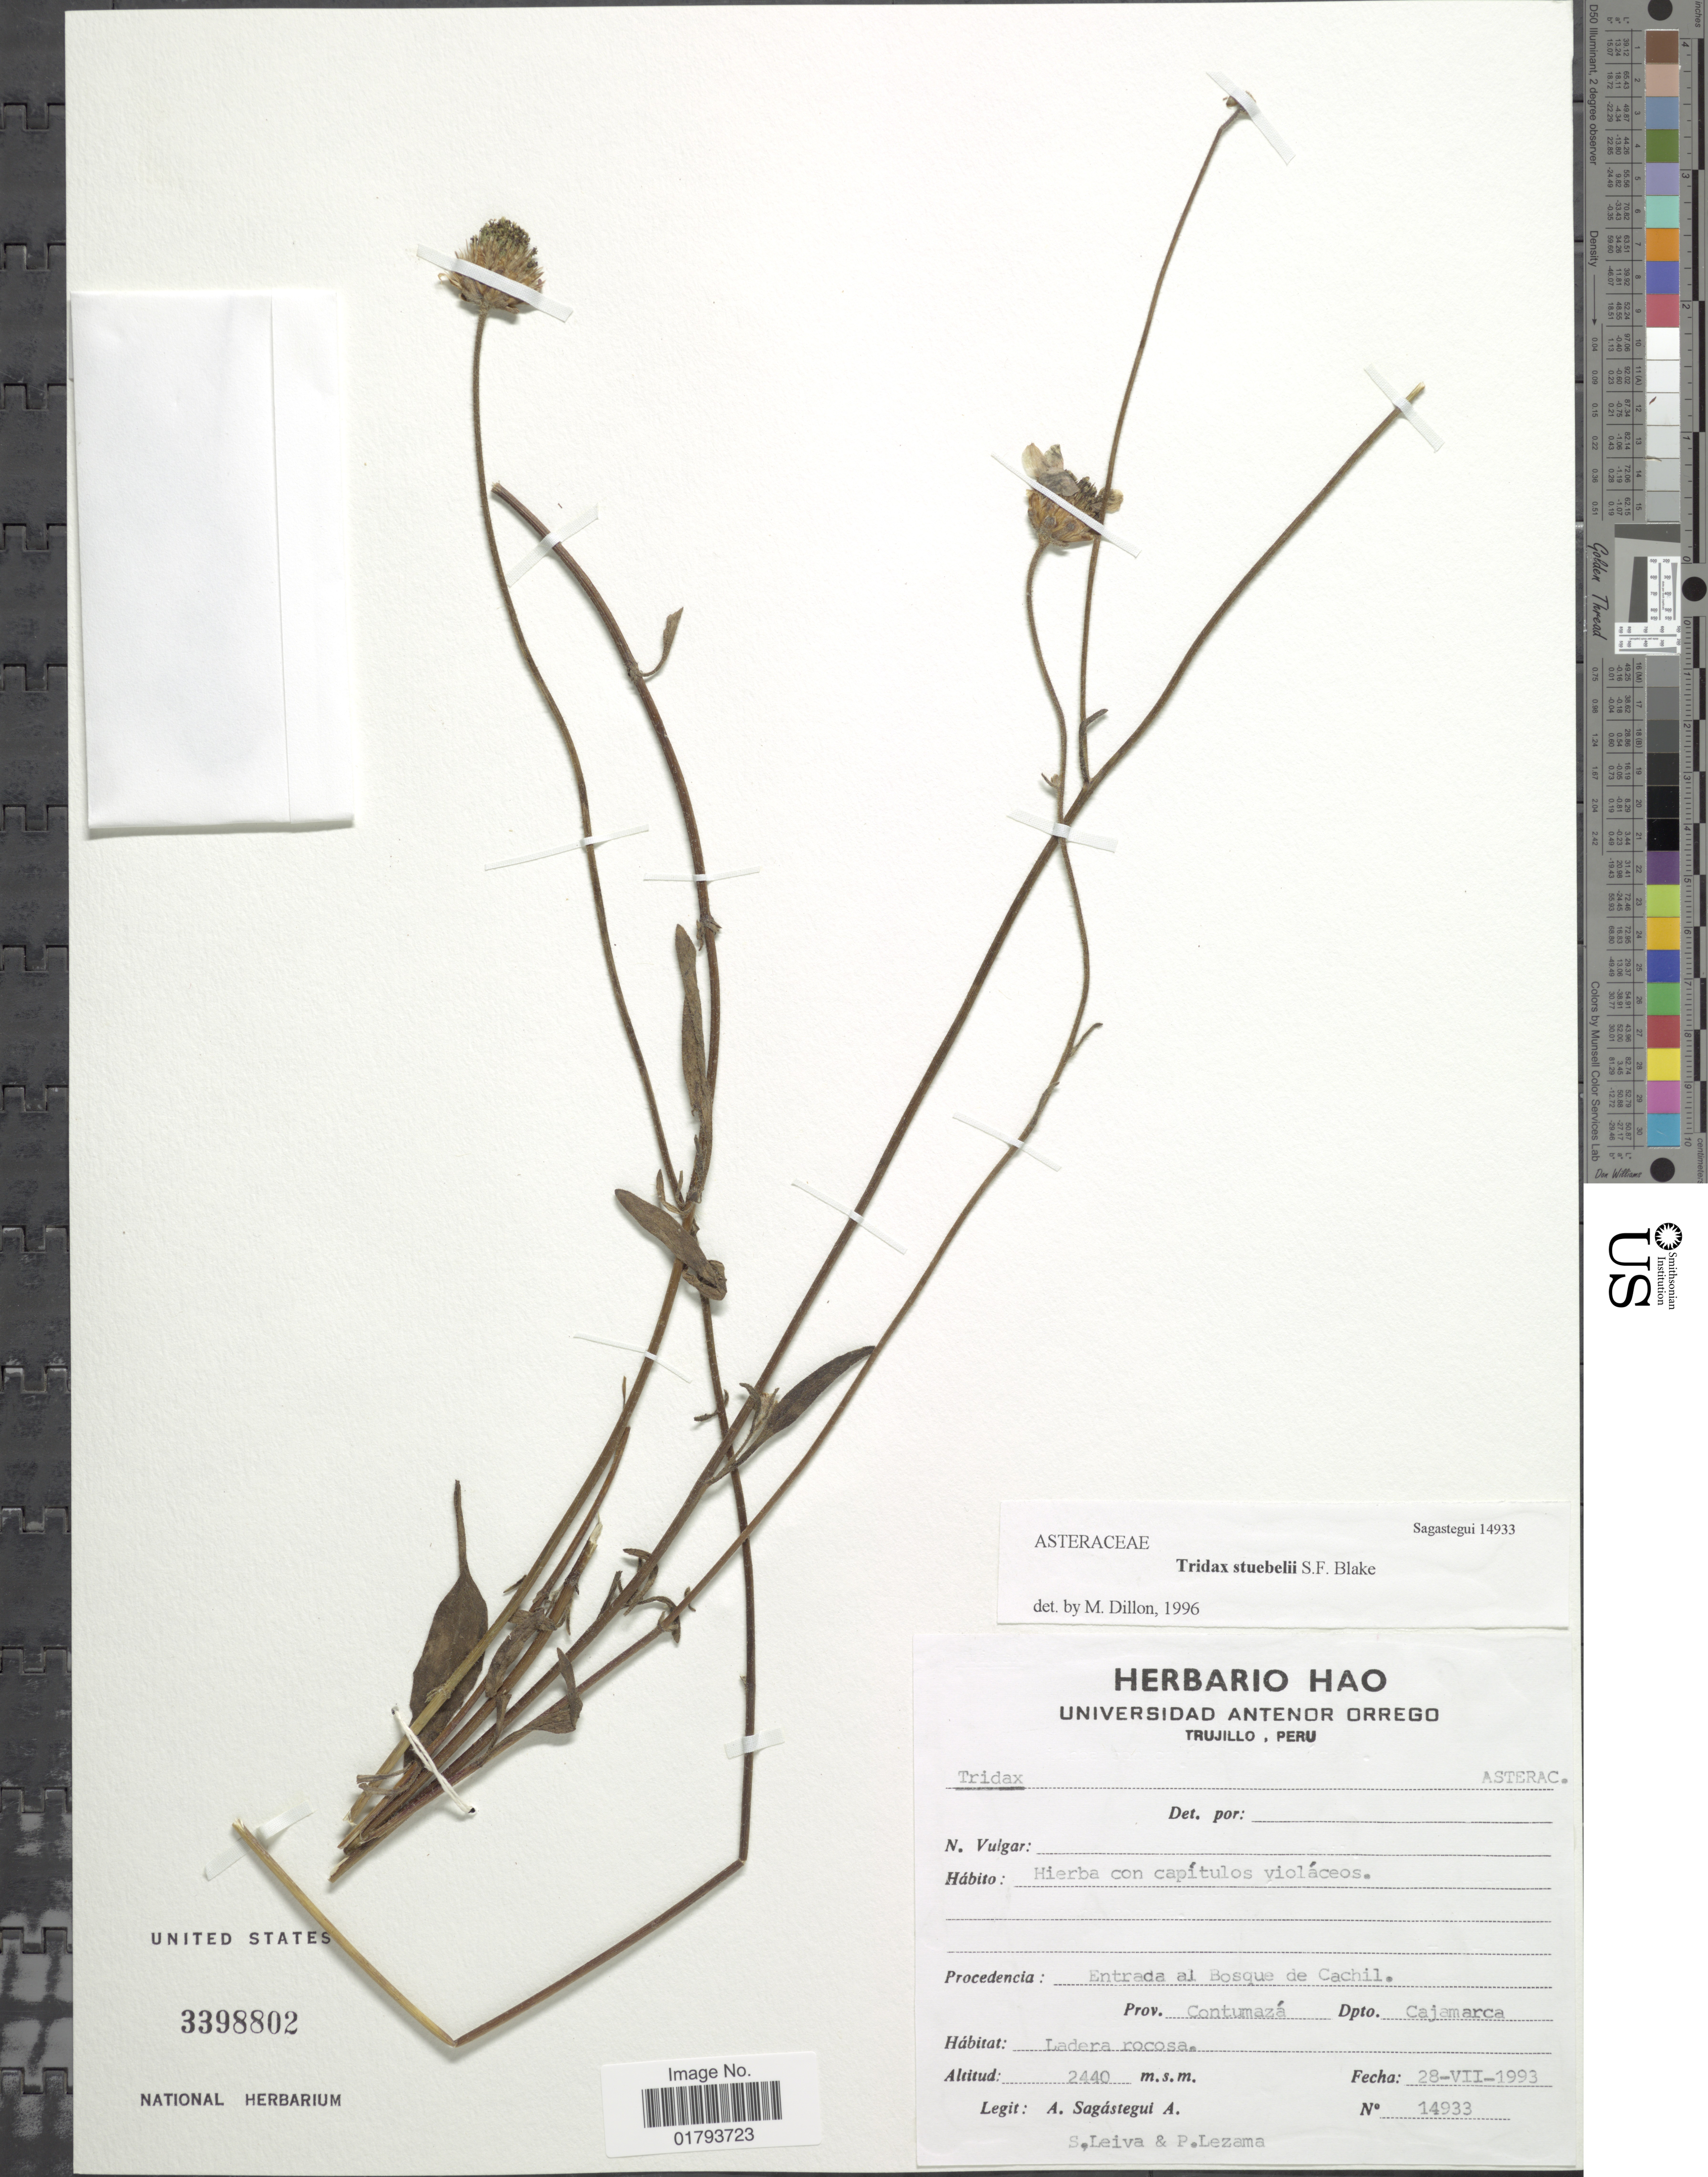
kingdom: Plantae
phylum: Tracheophyta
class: Magnoliopsida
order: Asterales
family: Asteraceae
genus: Tridax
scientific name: Tridax stuebelii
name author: Hieron.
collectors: A. Sagástegui A., S. Leiva & P. Lezama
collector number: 14933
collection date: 1993-07-28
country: Peru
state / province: Cajamarca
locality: Procedencia: Entrada al Bosque de Cachil, Prov. Contumazá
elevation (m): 2440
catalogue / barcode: US 3398802